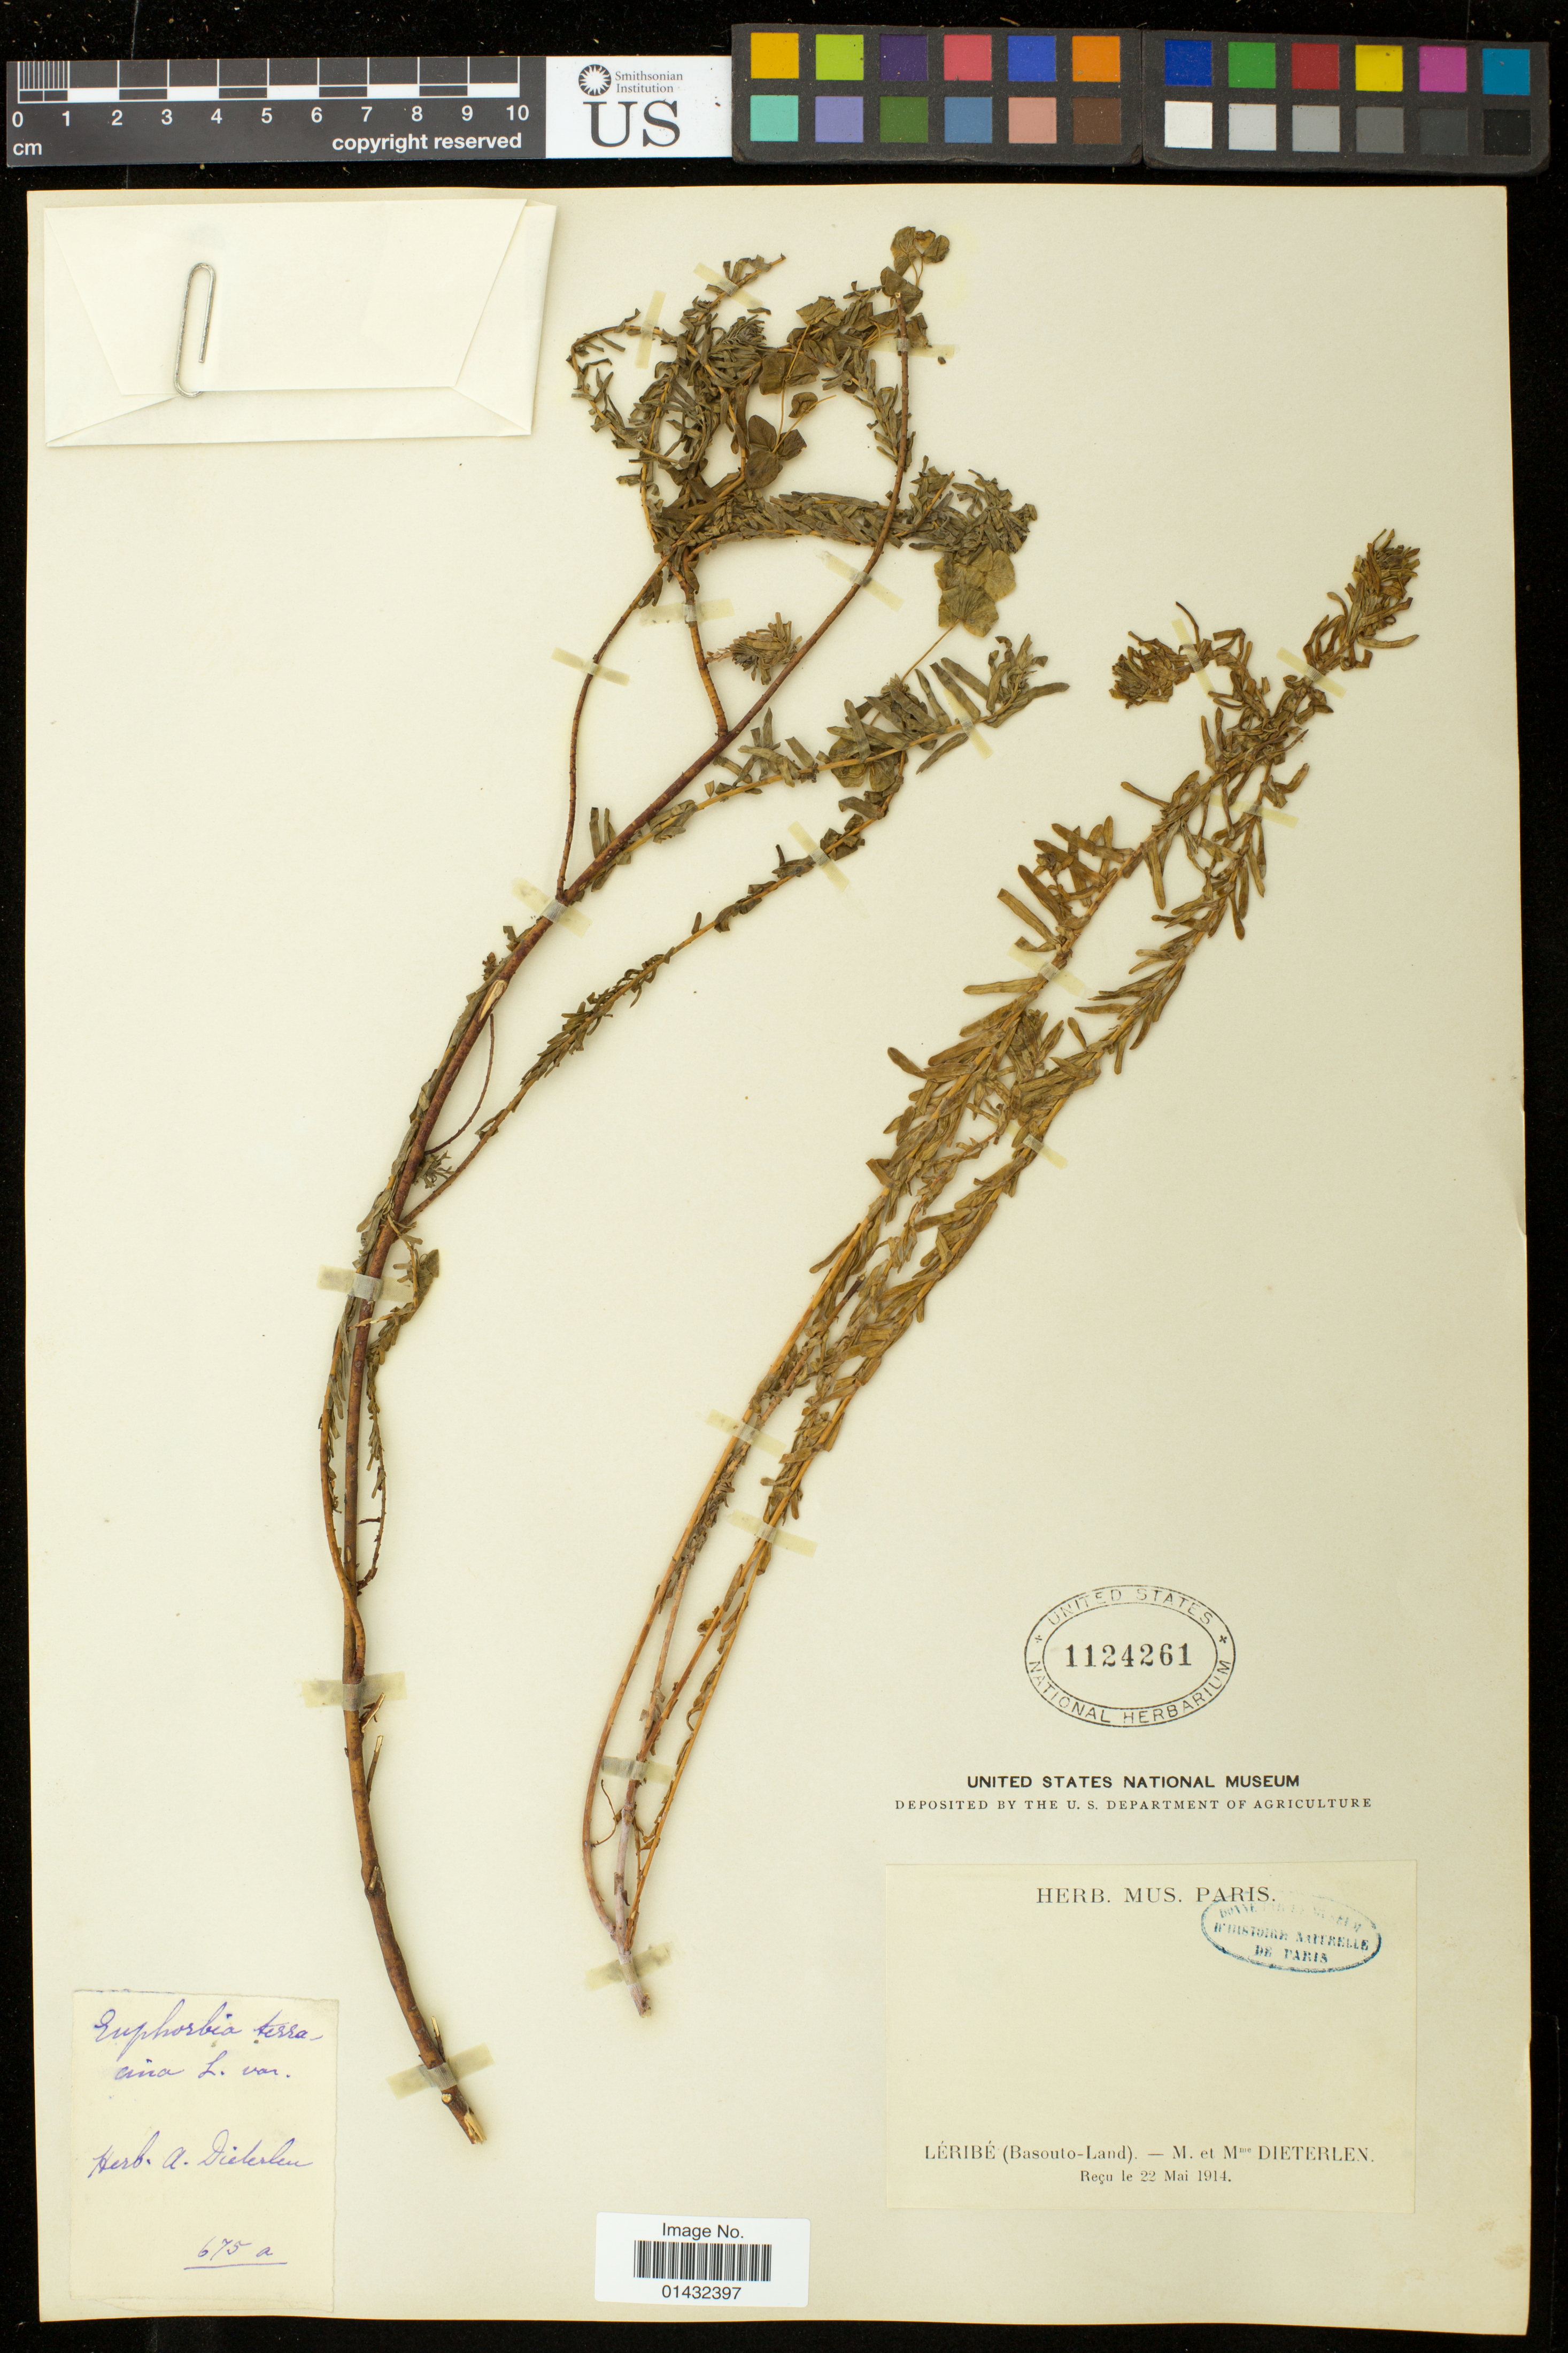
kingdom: Plantae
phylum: Tracheophyta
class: Magnoliopsida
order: Malpighiales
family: Euphorbiaceae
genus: Euphorbia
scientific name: Euphorbia terracina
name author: L.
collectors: -. Dieterlen & Mme. Dieterlen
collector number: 675a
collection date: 1914-05-22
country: Lesotho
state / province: Leribe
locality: Basouto-Land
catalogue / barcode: US 1124261